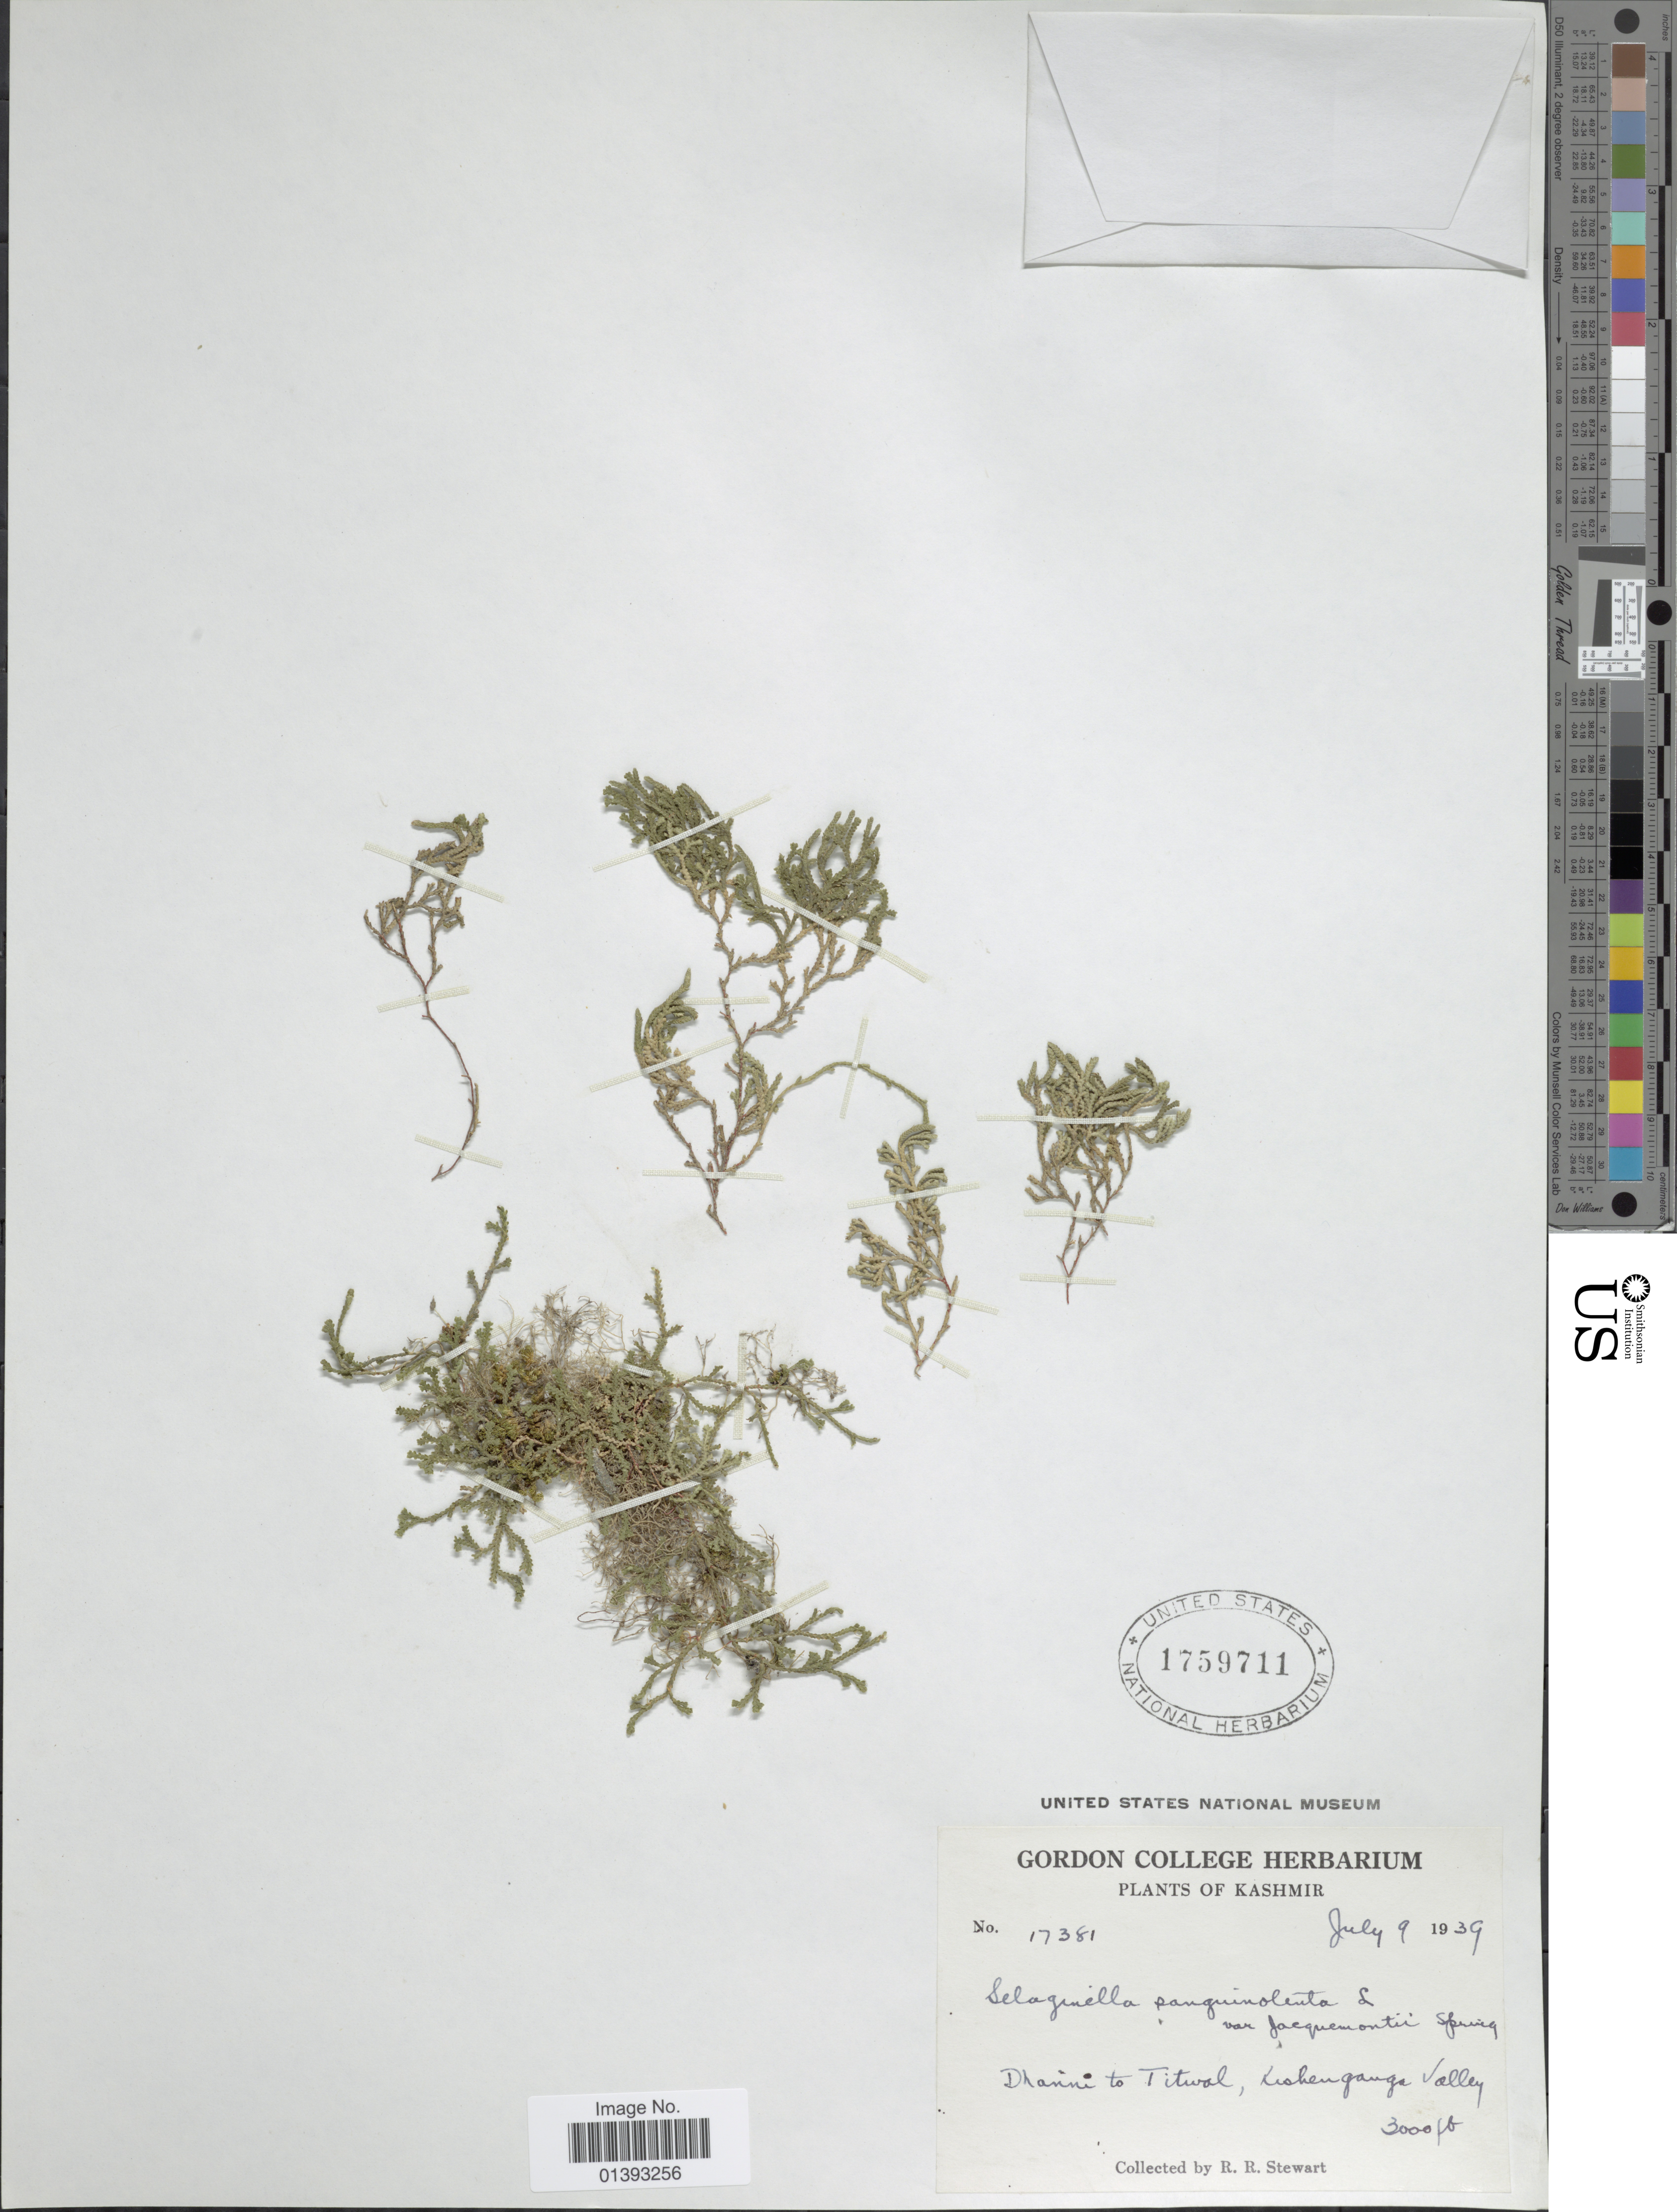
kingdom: Plantae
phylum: Tracheophyta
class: Lycopodiopsida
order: Selaginellales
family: Selaginellaceae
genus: Selaginella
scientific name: Selaginella sanguinolenta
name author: (L.) Spring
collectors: R. R. Stewart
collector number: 17381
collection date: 1939-07-09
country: India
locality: Kashmir, Dhanni toTitwol, Kishenganga Valley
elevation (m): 914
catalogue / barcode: US 1759711